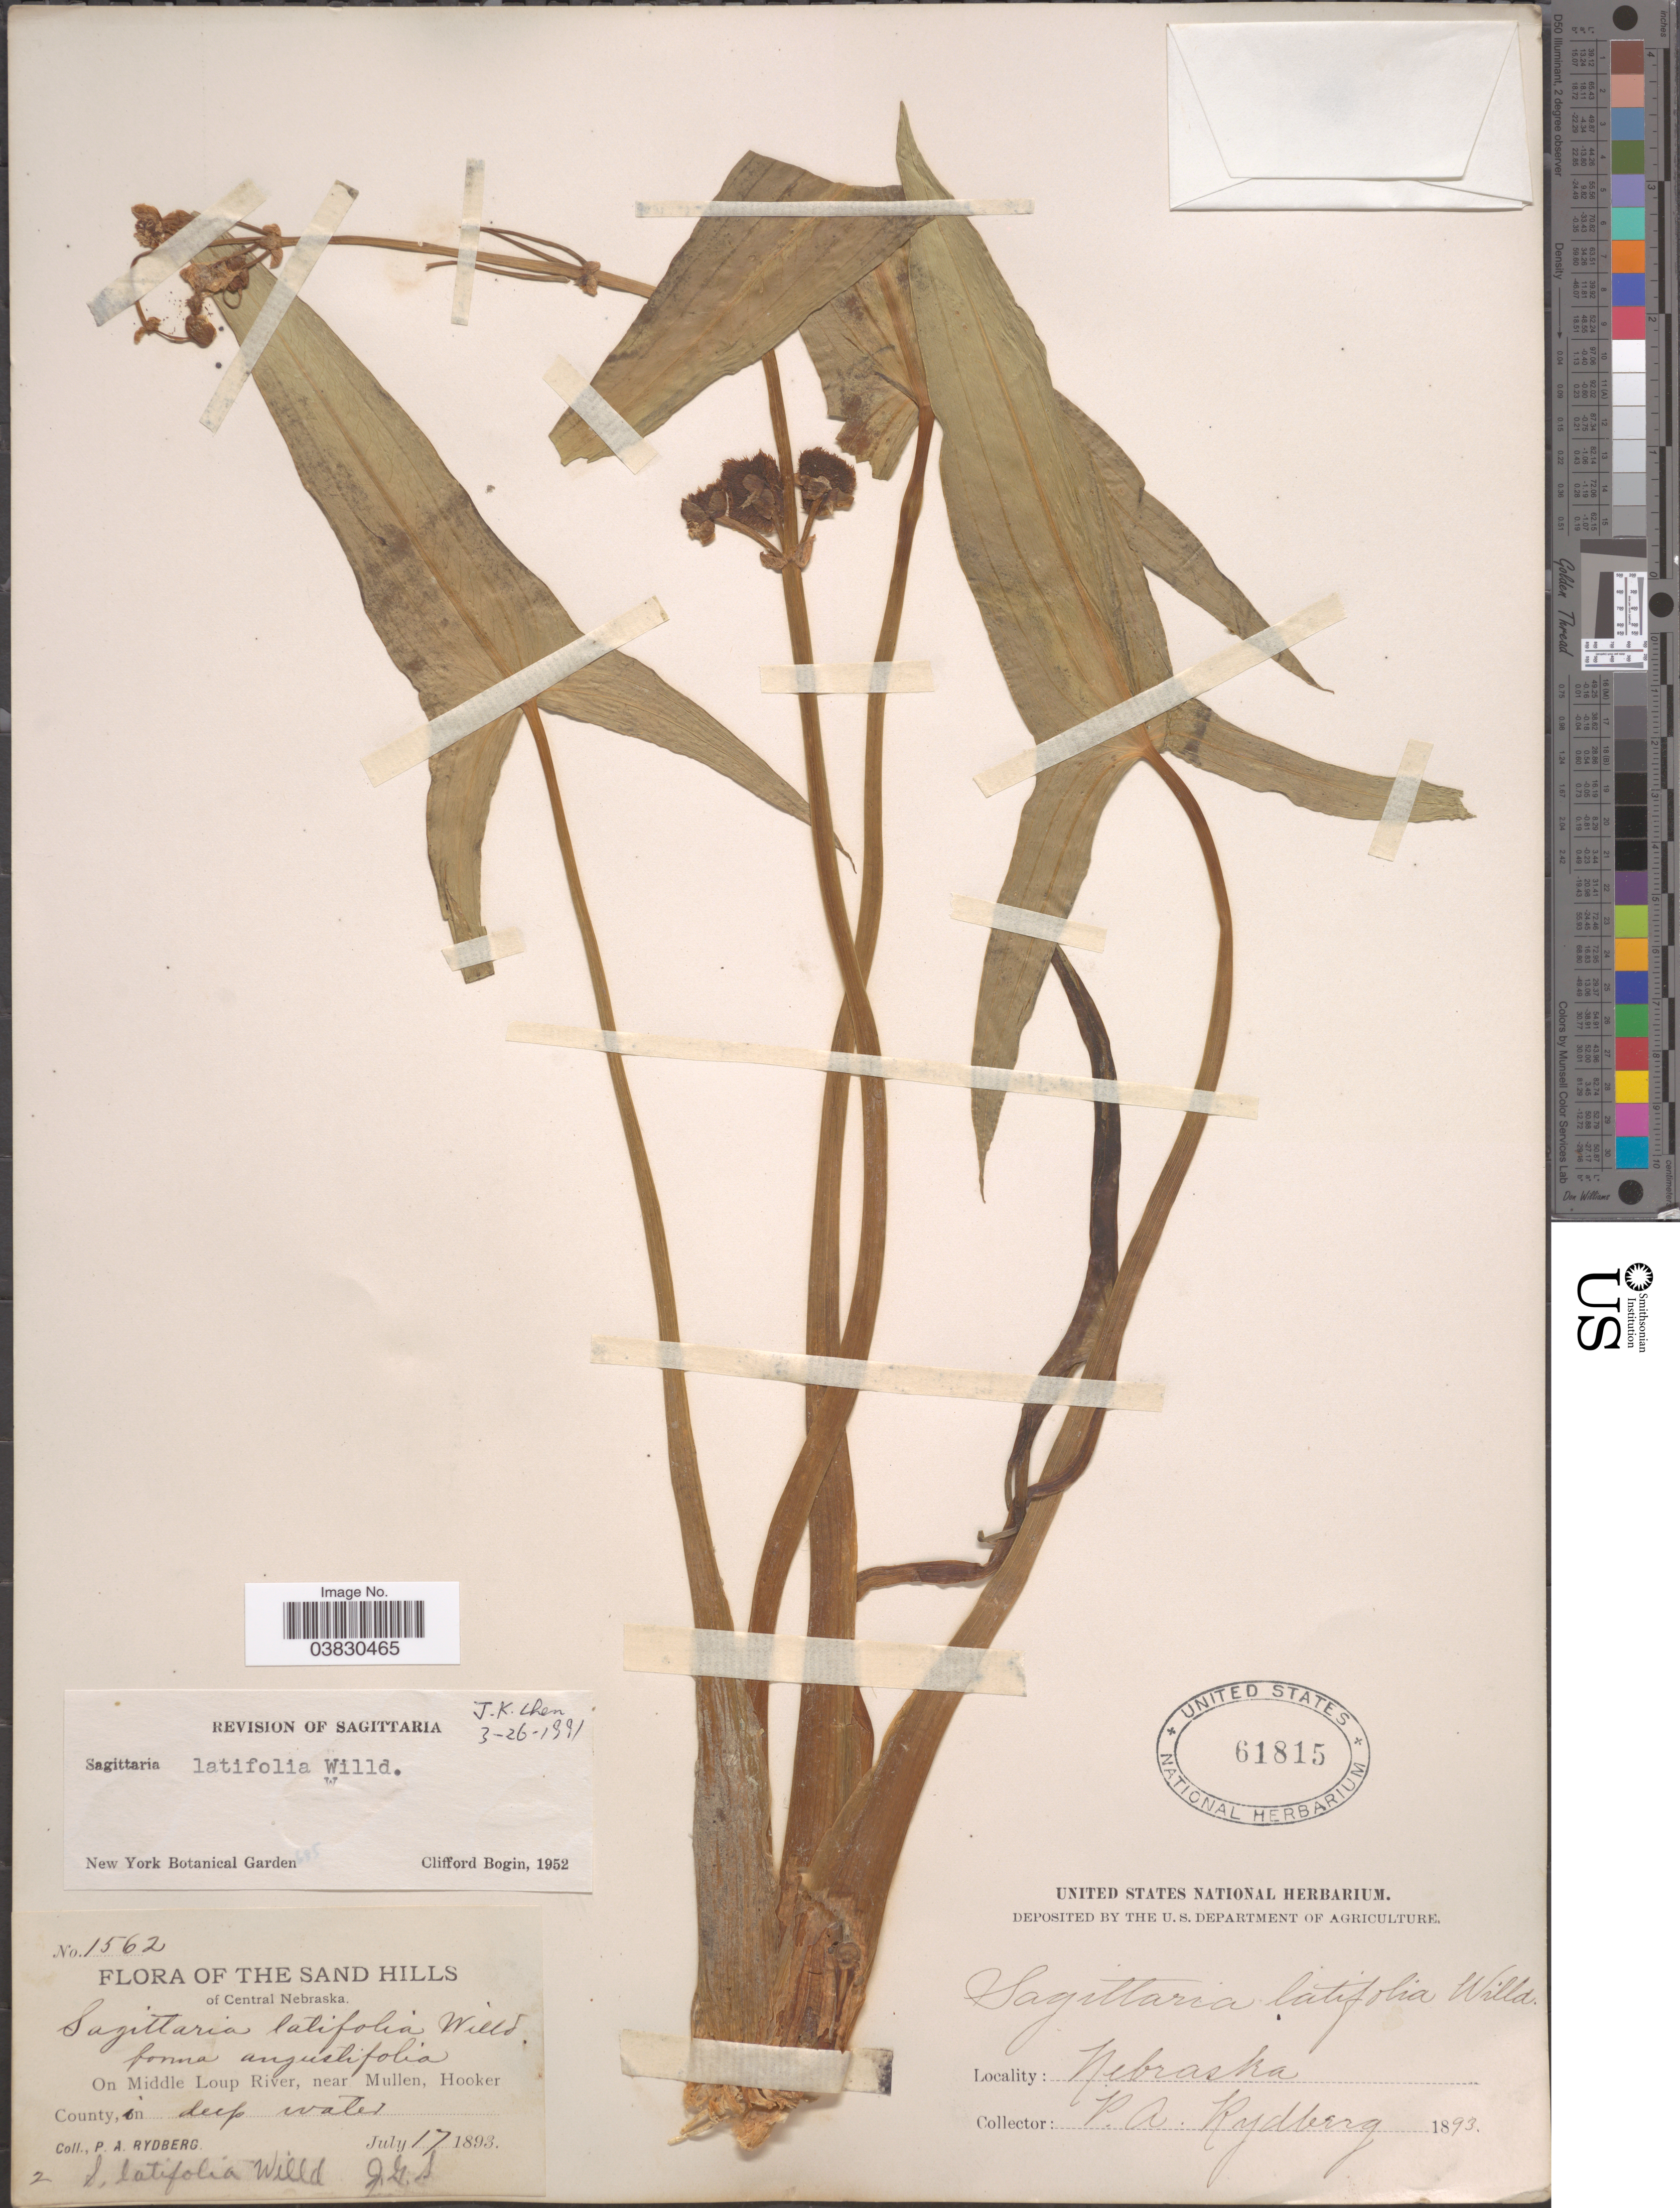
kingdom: Plantae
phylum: Tracheophyta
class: Liliopsida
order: Alismatales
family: Alismataceae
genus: Sagittaria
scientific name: Sagittaria latifolia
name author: Willd.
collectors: P. A. Rydberg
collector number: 1562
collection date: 1893-07-17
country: United States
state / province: Nebraska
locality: Sand Hills of Central Nebraska. On Middle Loup River, near Mullen, Hooker County, in deep water.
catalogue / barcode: US 61815